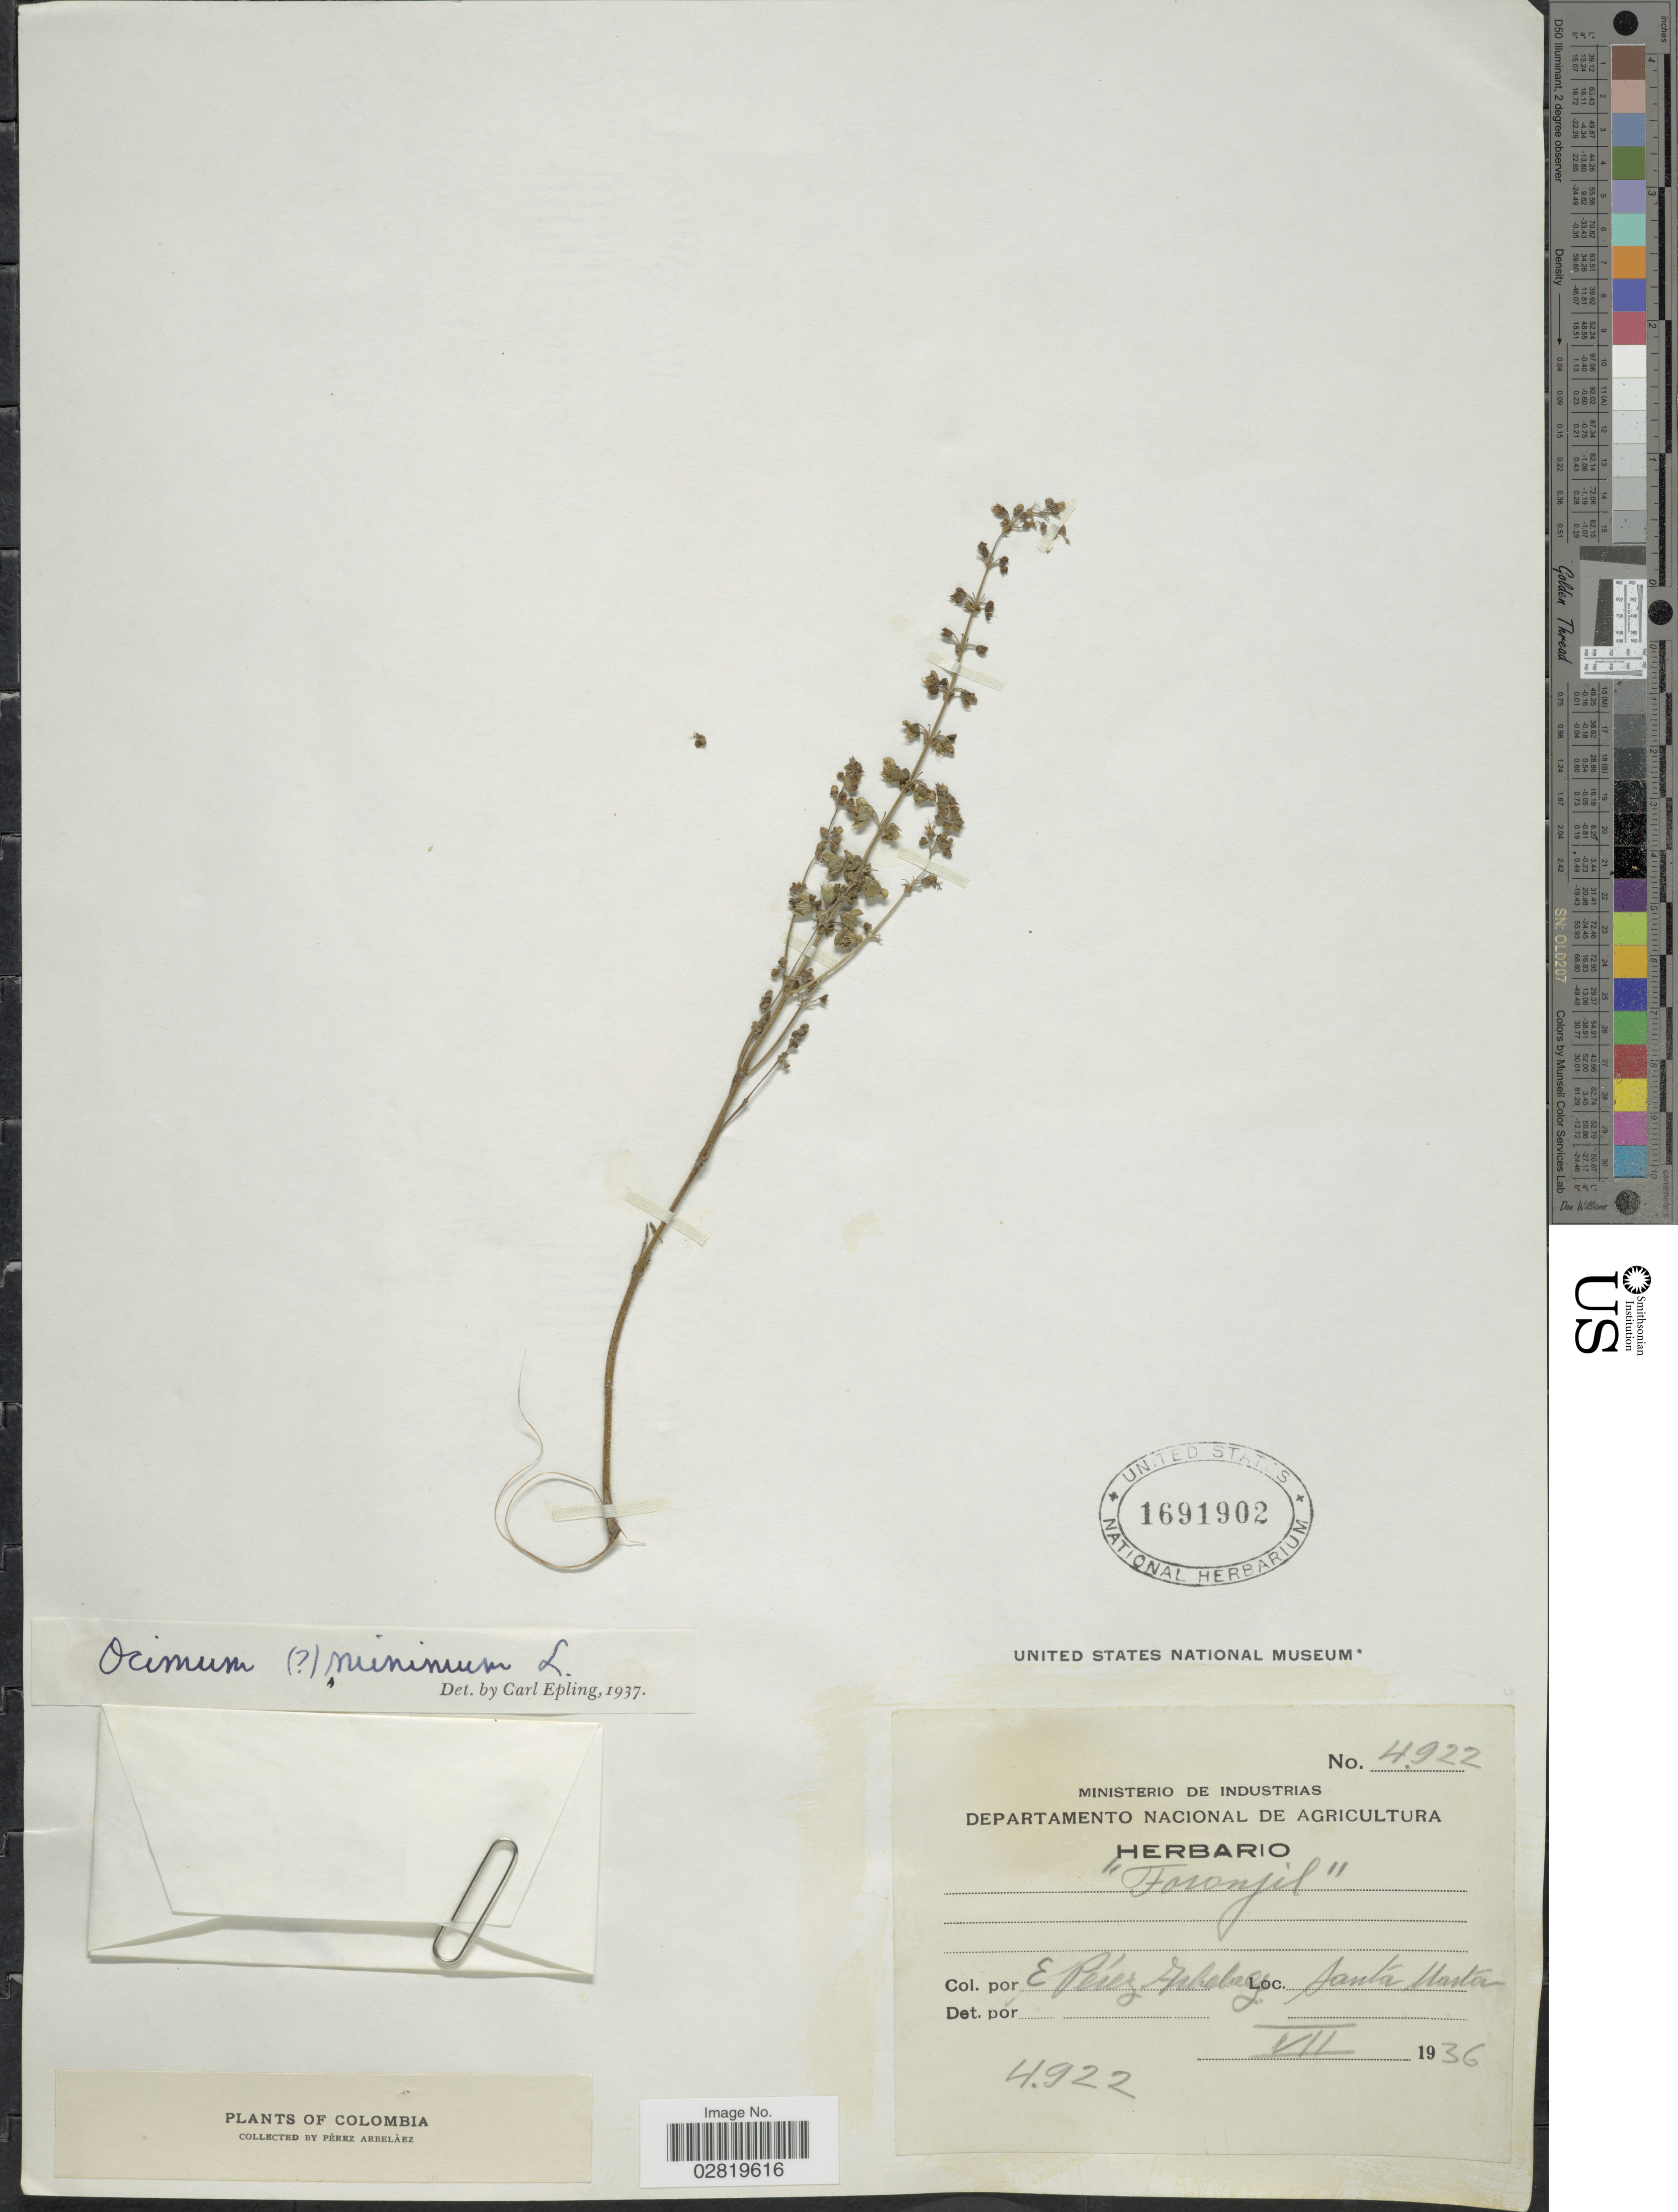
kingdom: Plantae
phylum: Tracheophyta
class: Magnoliopsida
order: Lamiales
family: Lamiaceae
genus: Ocimum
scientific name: Ocimum minimum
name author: L.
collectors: E. Pérez Arbeláez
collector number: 4922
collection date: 1936-07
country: Colombia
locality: Santa Marta.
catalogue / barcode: US 1691902